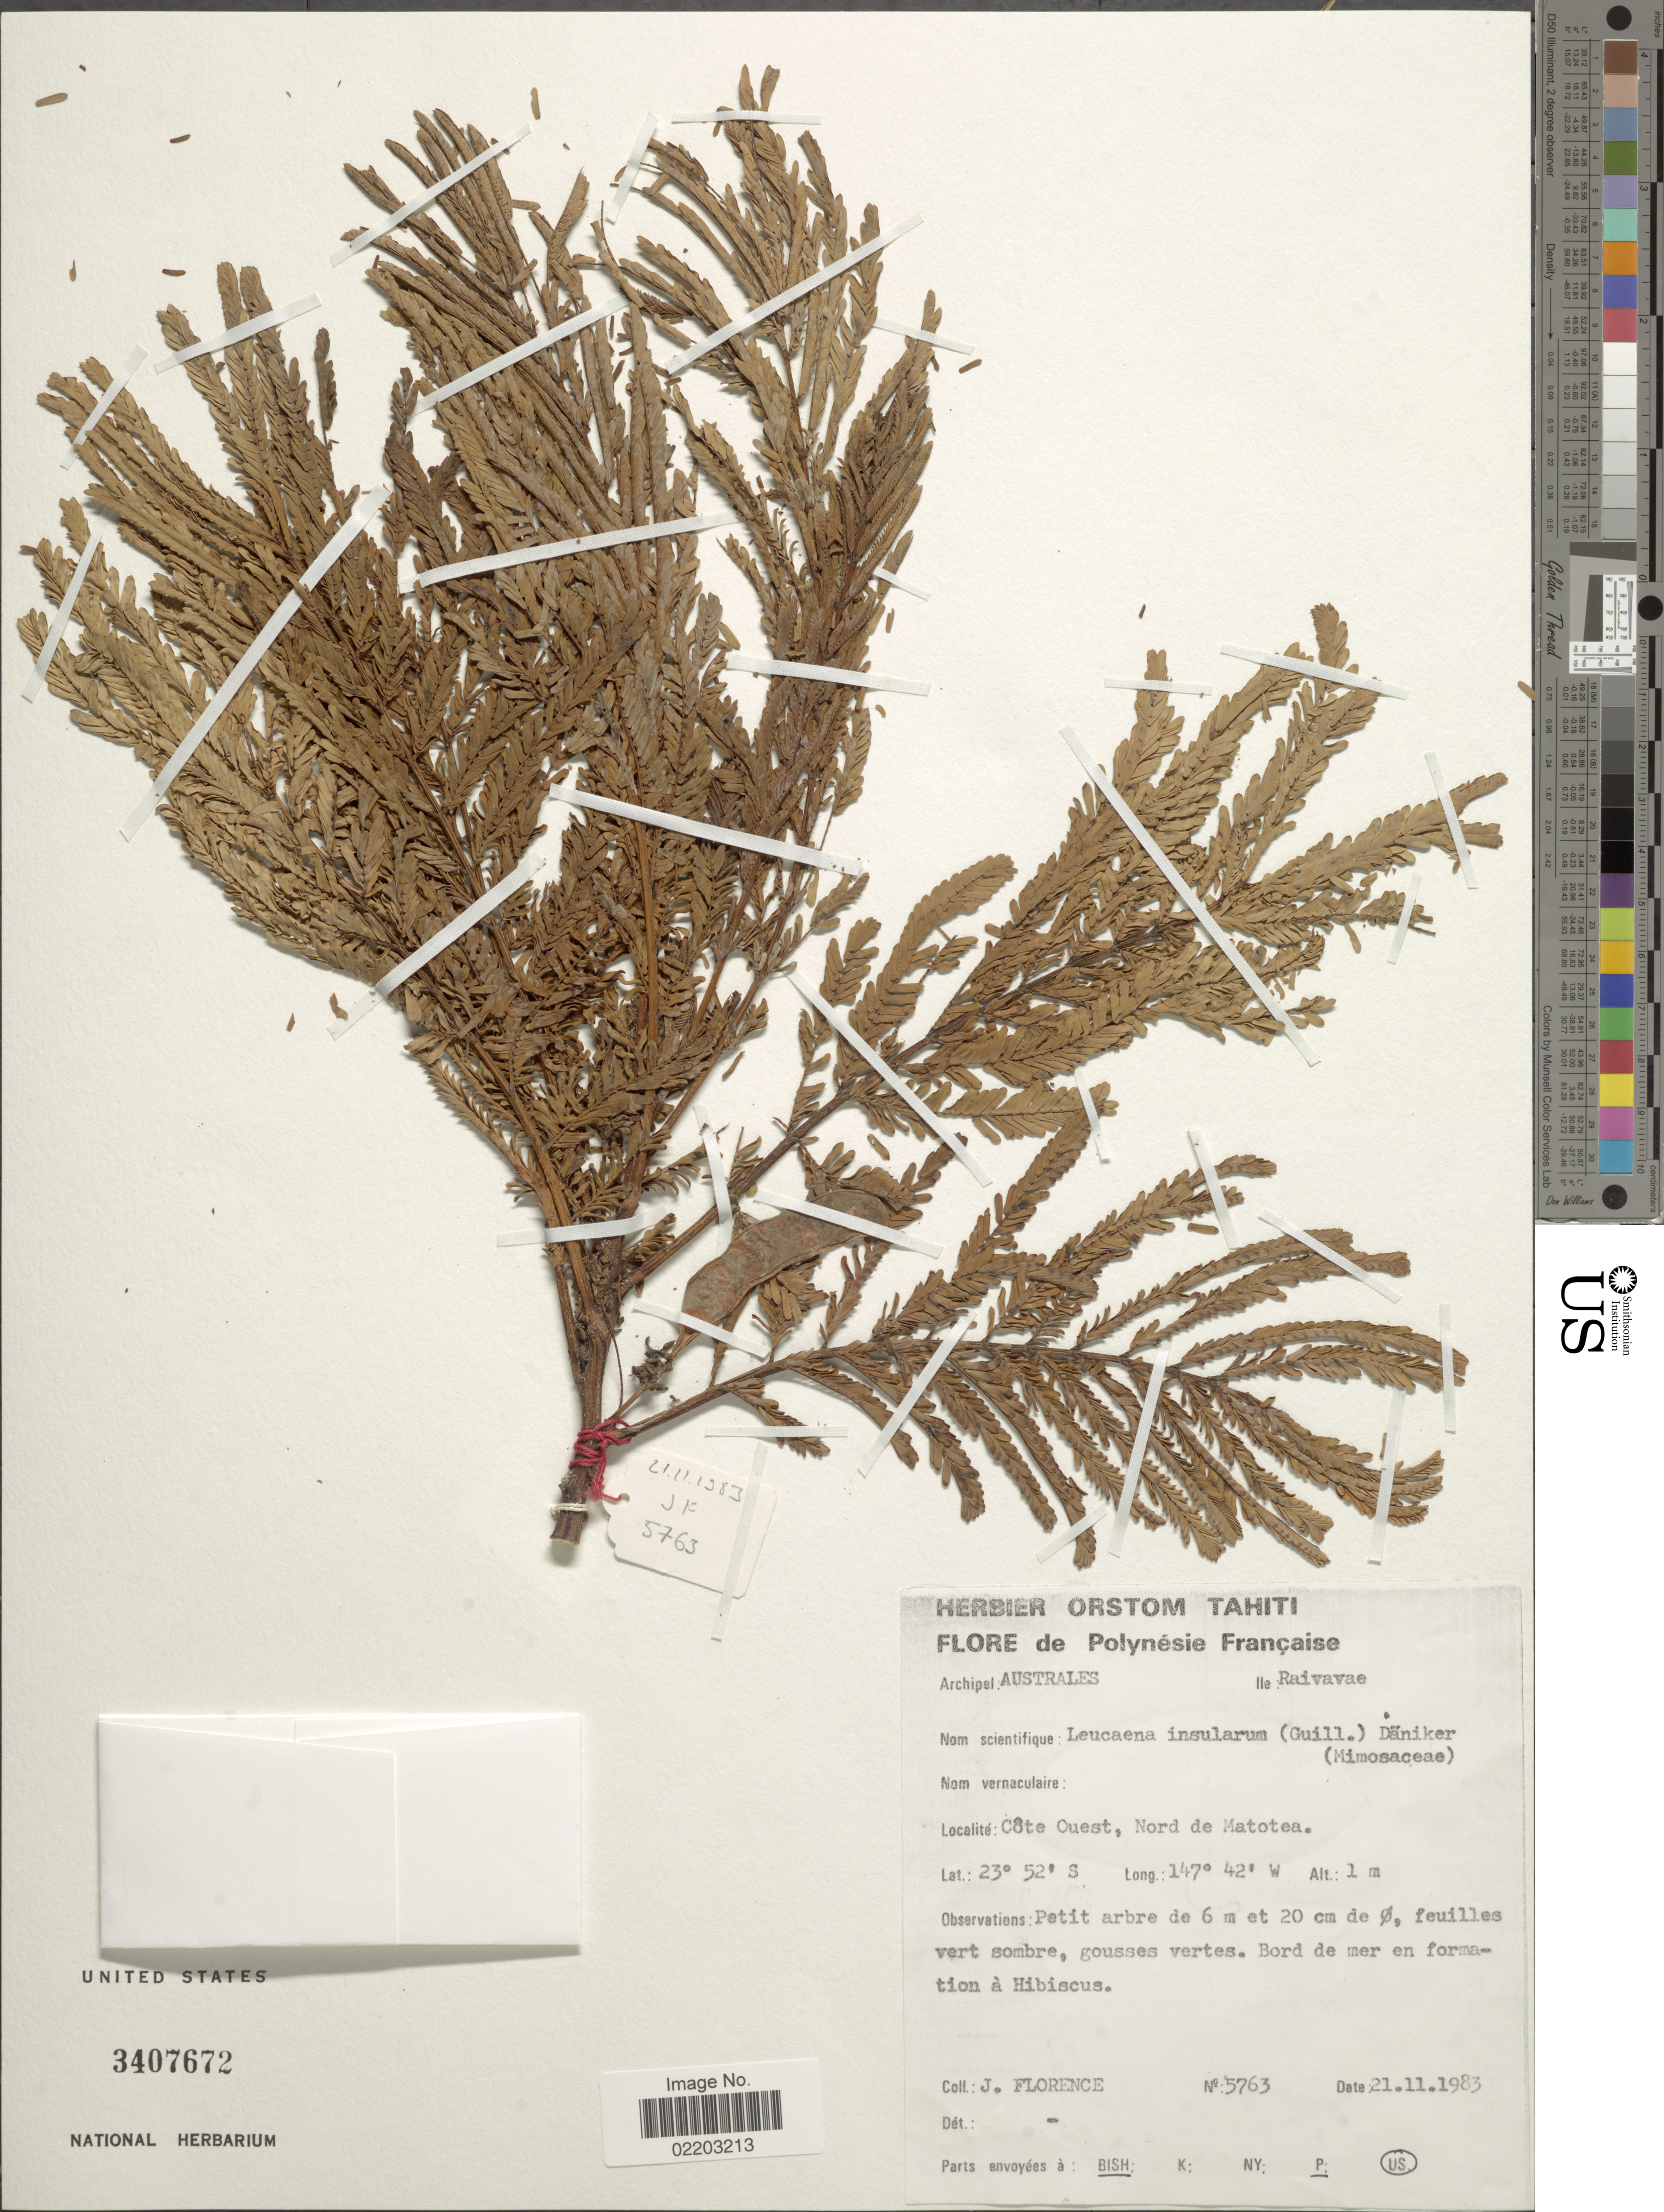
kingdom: Plantae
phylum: Tracheophyta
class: Magnoliopsida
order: Fabales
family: Fabaceae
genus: Schleinitzia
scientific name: Schleinitzia insularum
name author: (Guill.) Burkart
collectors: J. Florence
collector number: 5763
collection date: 1983-11-21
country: French Polynesia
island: Raivavae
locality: Archipel. Australes, Ile Raivavae, Côte Ouest, Nord de Matotea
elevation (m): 1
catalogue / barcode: US 3407672